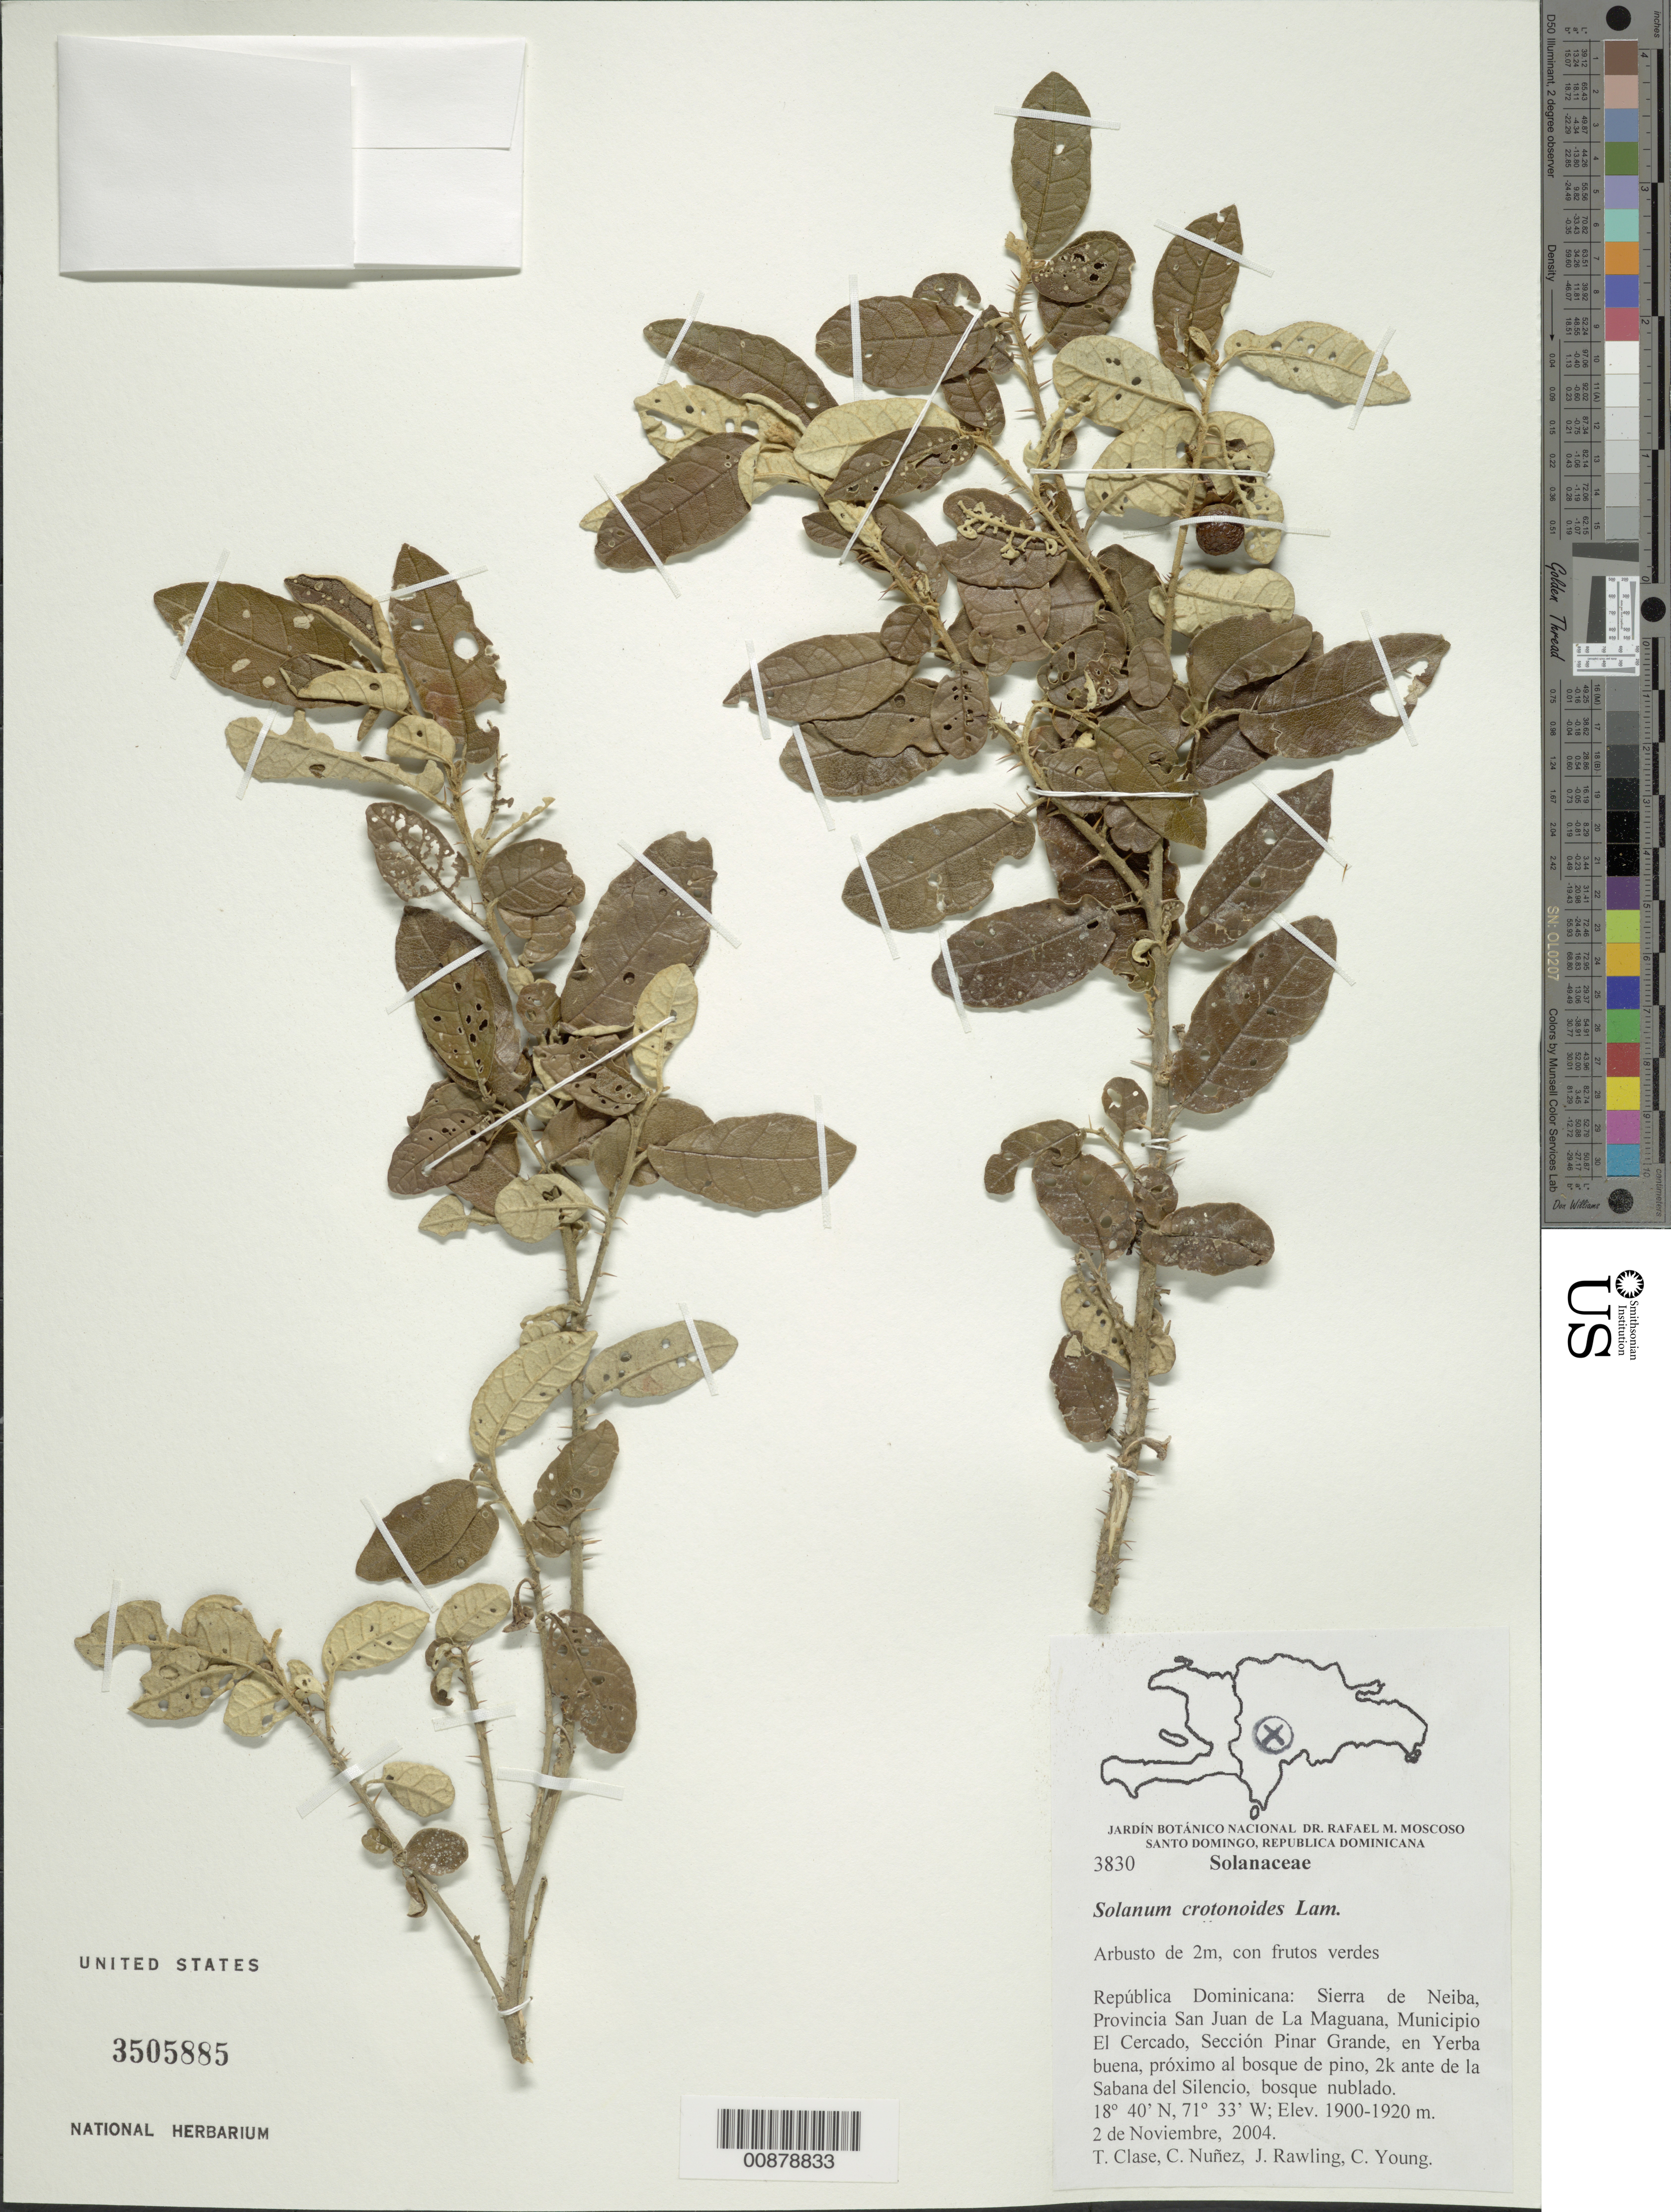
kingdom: Plantae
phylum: Tracheophyta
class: Magnoliopsida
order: Solanales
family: Solanaceae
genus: Solanum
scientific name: Solanum crotonoides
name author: Lam.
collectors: T. Clase, C. Nunez, J. Rawling & C. Young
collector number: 3830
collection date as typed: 02 Nov 2004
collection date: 2004-11-02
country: Dominican Republic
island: Hispaniola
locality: Sierra de Neiba, Prov. San Juan de La Maguana, Mun. El Cercado, Sección Pinar Grande, en Yerba buena, próximo al bosque de pino, 2k, ante de la Sabana del Silencio.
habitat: Bosque nublado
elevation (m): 1900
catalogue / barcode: US 3505885